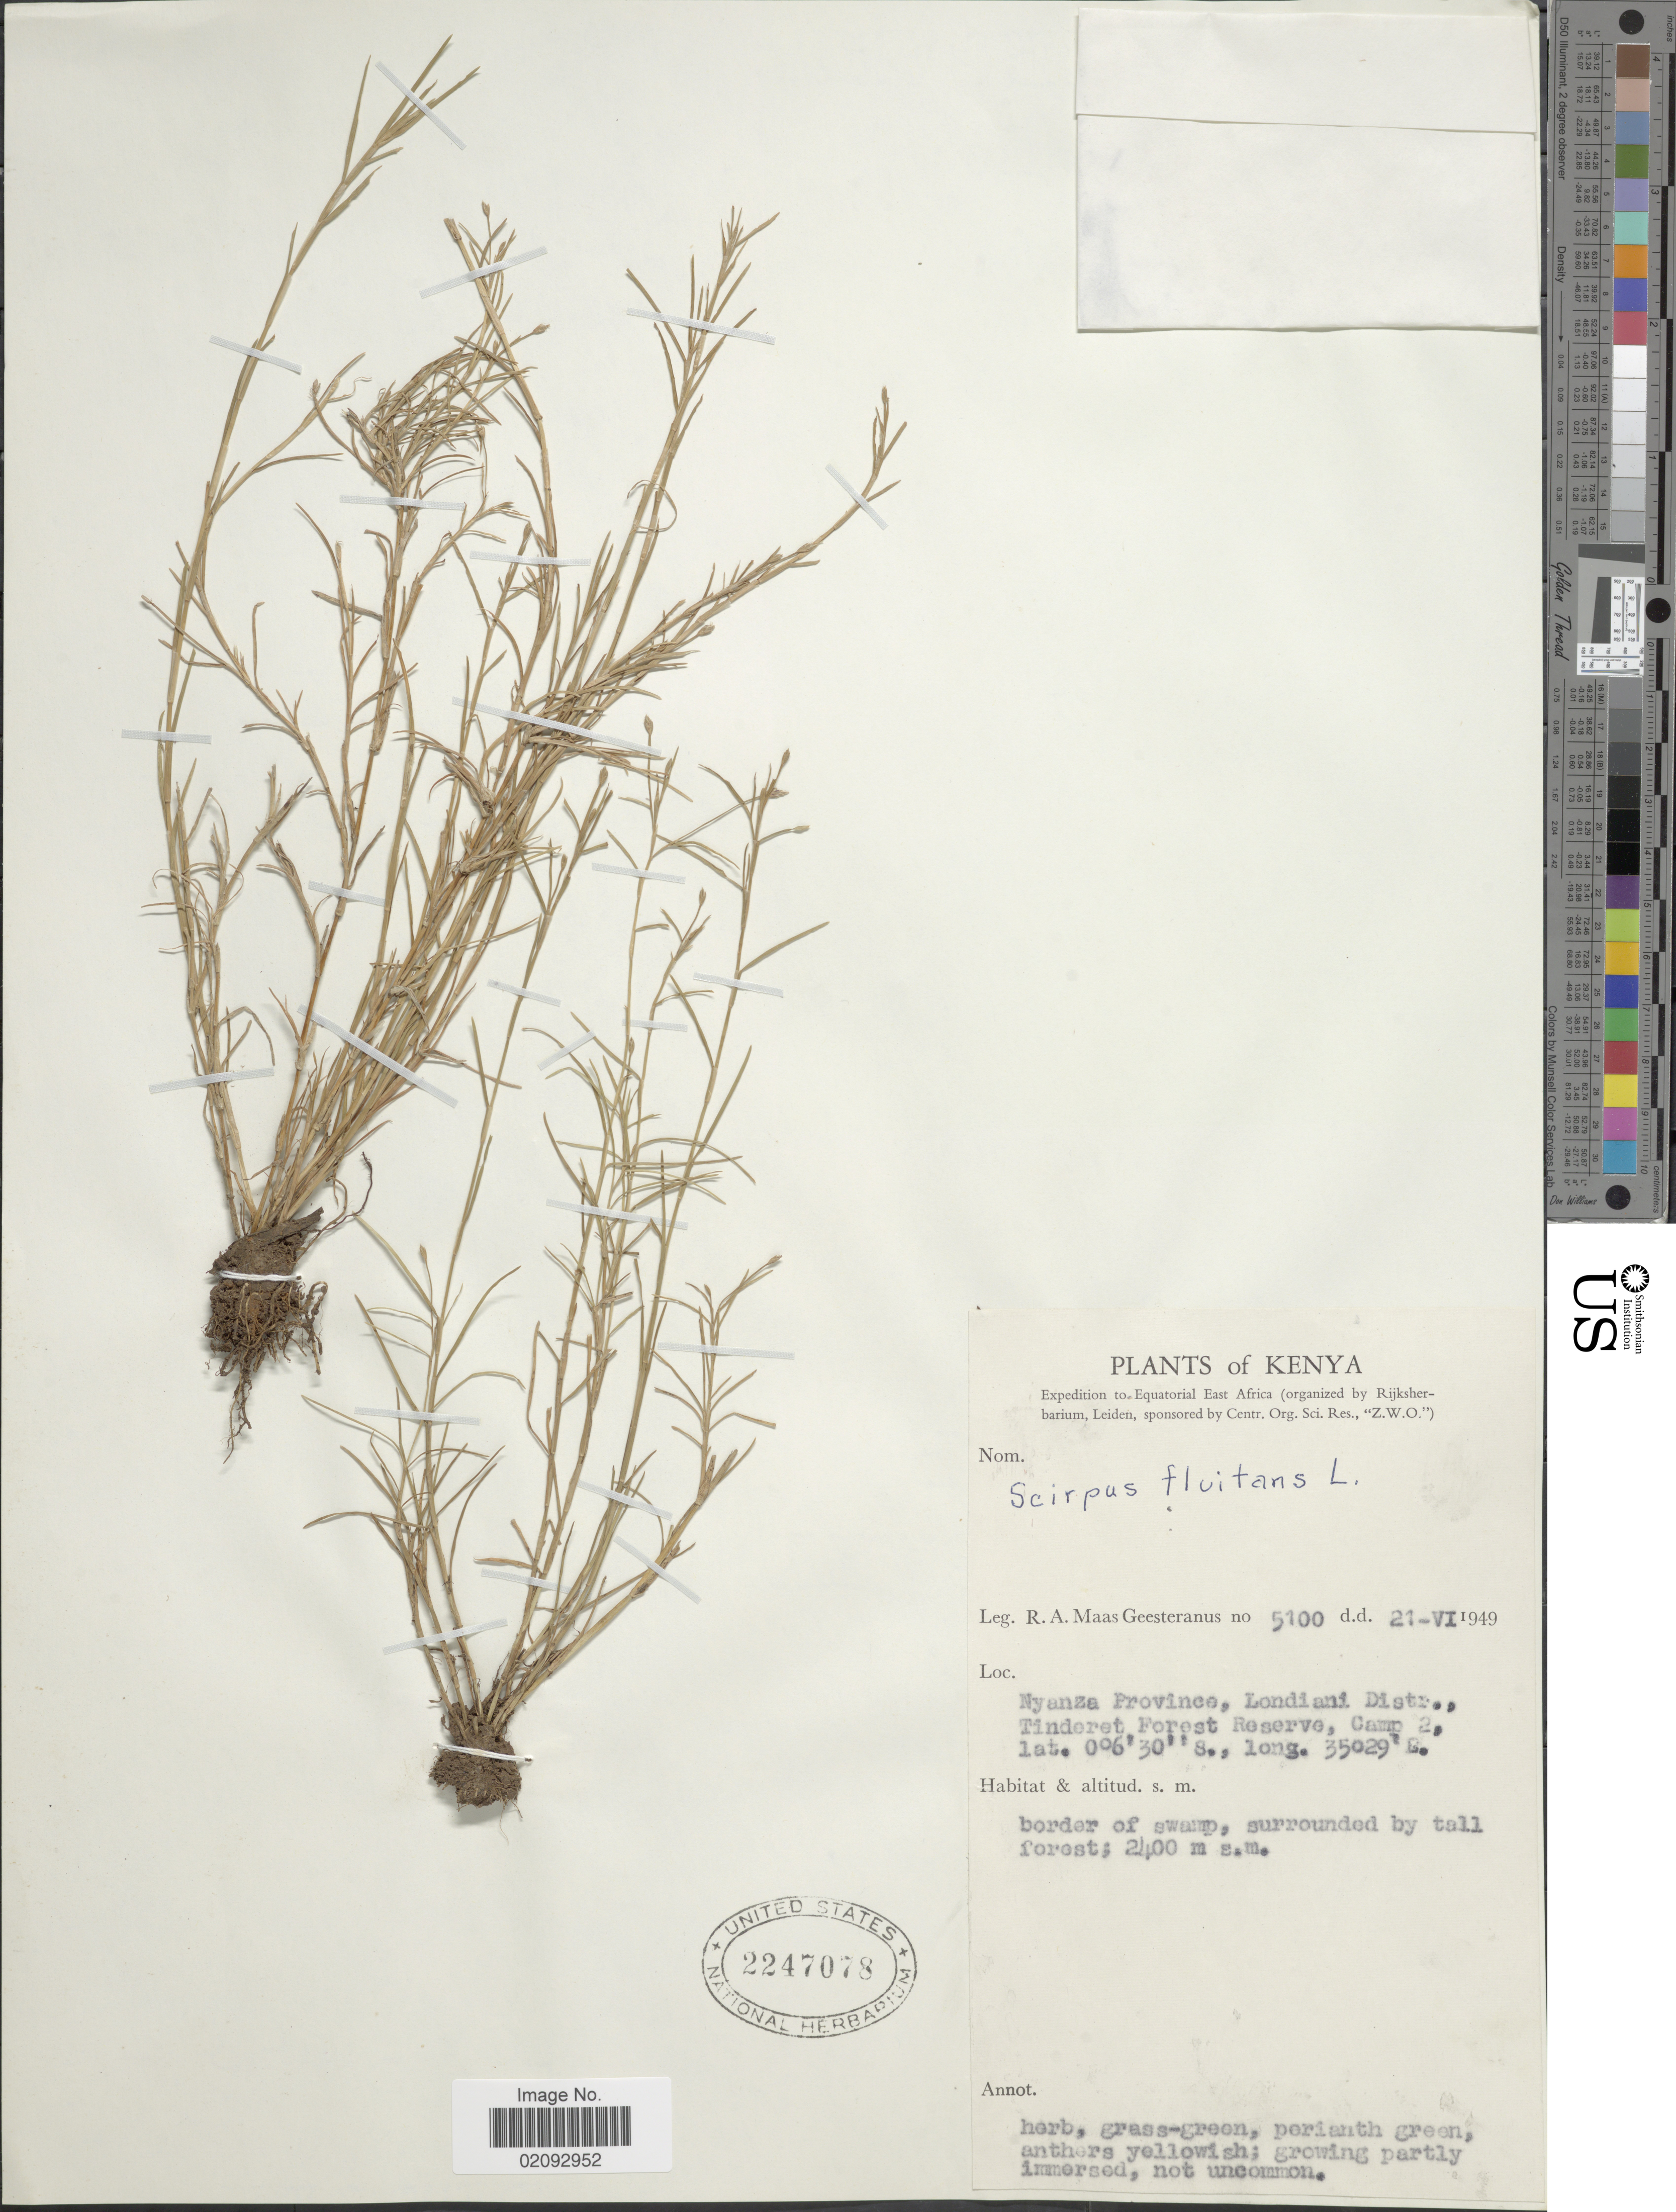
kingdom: Plantae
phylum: Tracheophyta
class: Liliopsida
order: Poales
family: Cyperaceae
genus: Isolepis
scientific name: Isolepis fluitans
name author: (L.) R. Br.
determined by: Strong, Mark T., (BOT), Smithsonian Institution - National Museum of Natural History (UNITED STATES)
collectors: R. A. Maas Geesteranus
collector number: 5100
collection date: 1949-06-21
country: Kenya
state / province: Kericho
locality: Londiani Distr., Tinderet Forest Reserve Camp2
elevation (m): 2400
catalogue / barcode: US 2247078